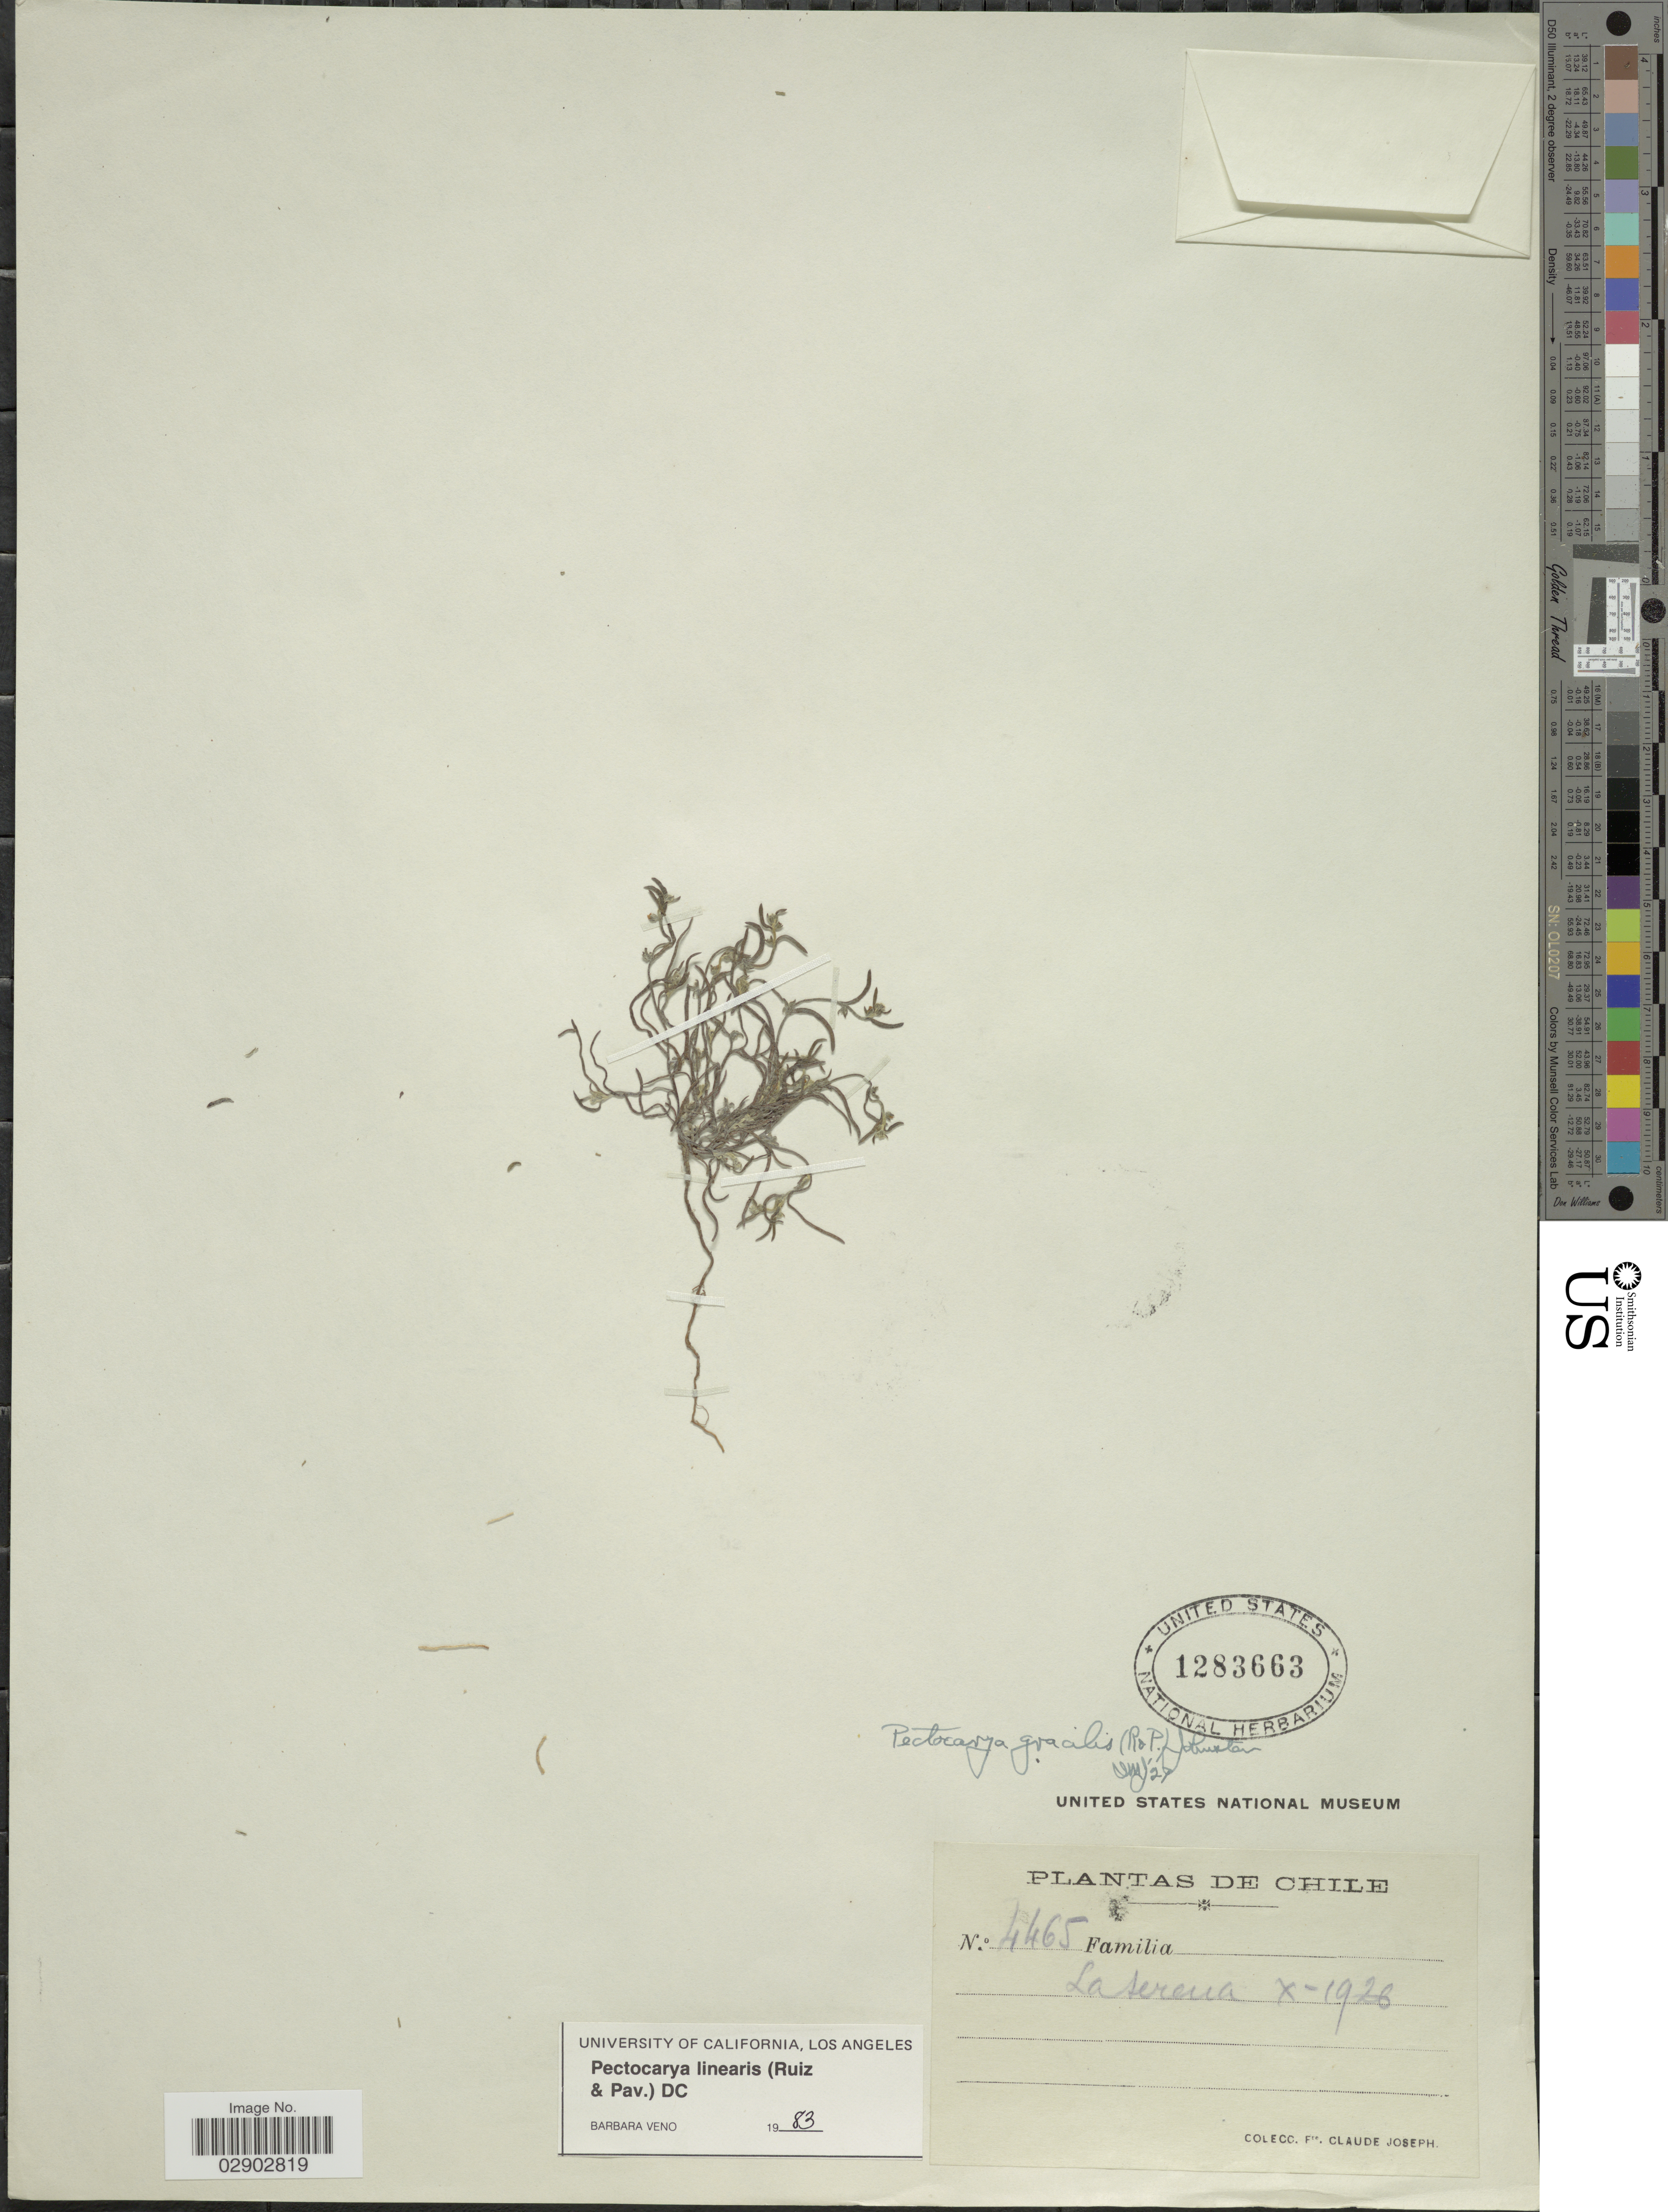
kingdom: Plantae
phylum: Tracheophyta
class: Magnoliopsida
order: Boraginales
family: Boraginaceae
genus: Pectocarya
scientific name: Pectocarya linearis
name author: (Ruiz & Pav.) DC.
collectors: Bro. Claude-Joseph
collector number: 4465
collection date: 1926-10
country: Chile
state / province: Coquimbo (IV)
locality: La Serena.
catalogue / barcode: US 1283663